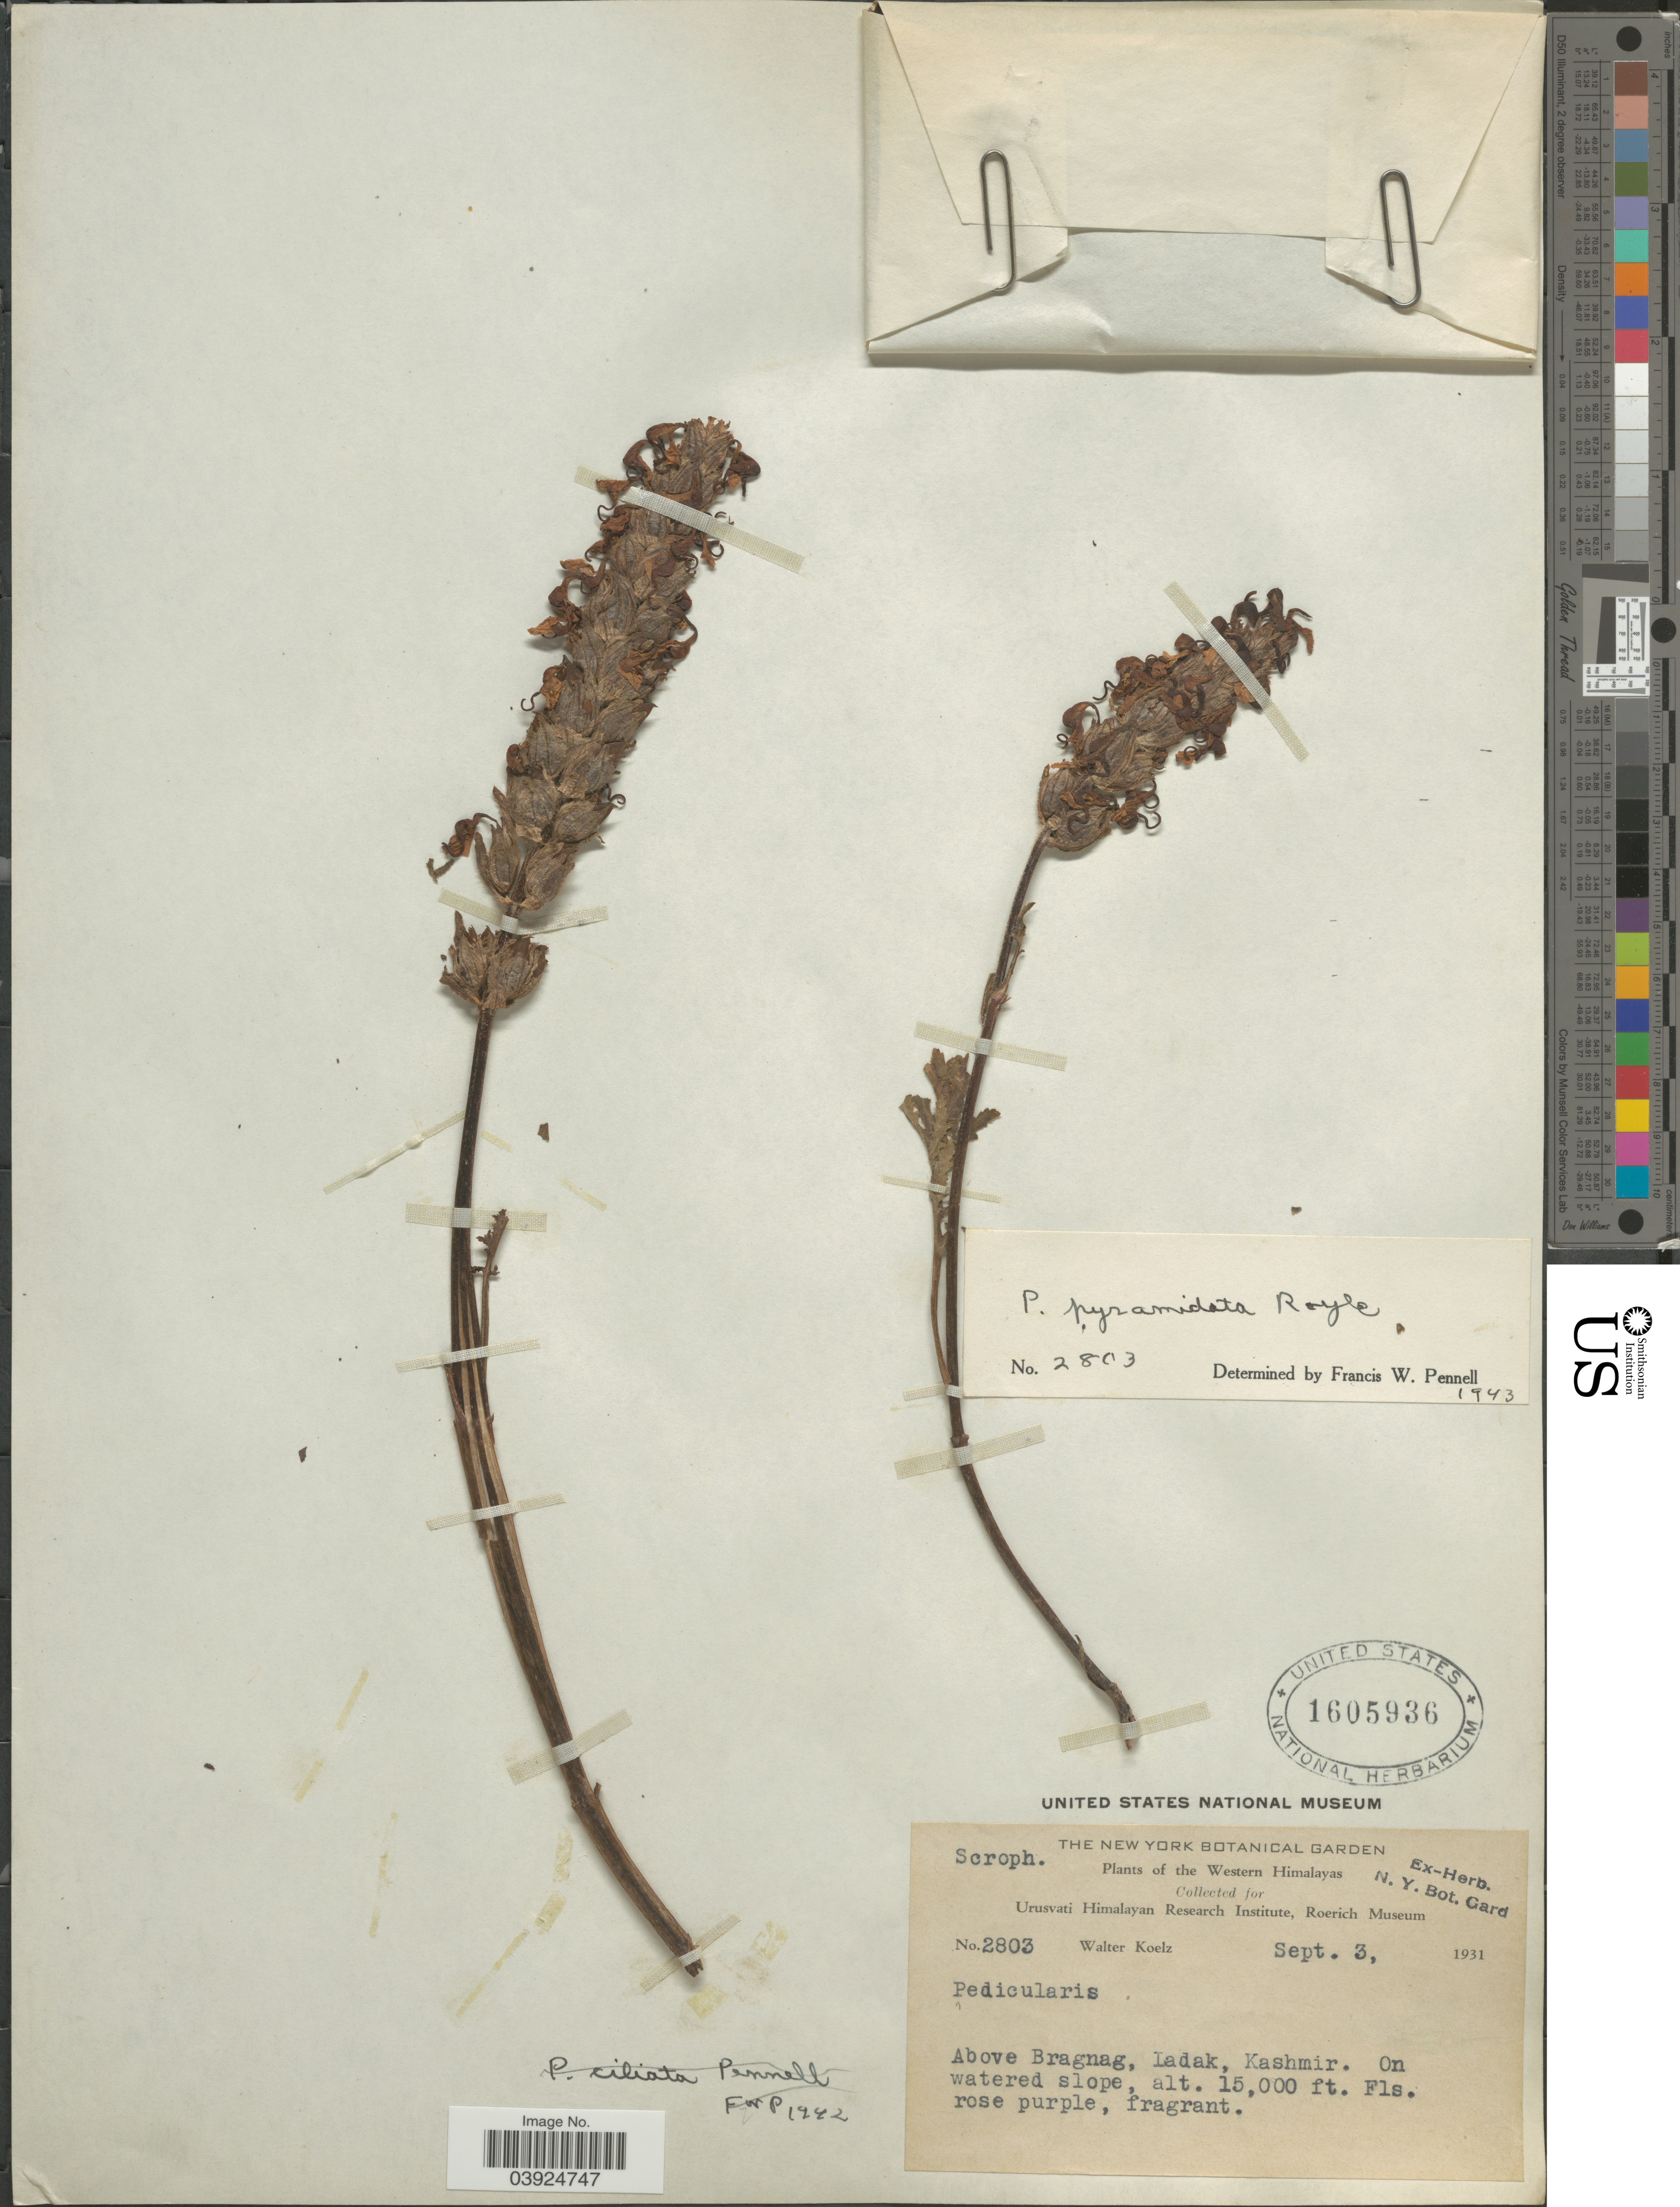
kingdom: Plantae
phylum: Tracheophyta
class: Magnoliopsida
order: Lamiales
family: Orobanchaceae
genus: Pedicularis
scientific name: Pedicularis pyramidata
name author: Royle ex Benth.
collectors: W. N. Koelz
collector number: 2803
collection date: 1931-09-03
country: India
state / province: Ladakh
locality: The Western Himalayas. Above Bragnag, Ladak, Kashmir.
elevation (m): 4572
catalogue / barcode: US 1605936